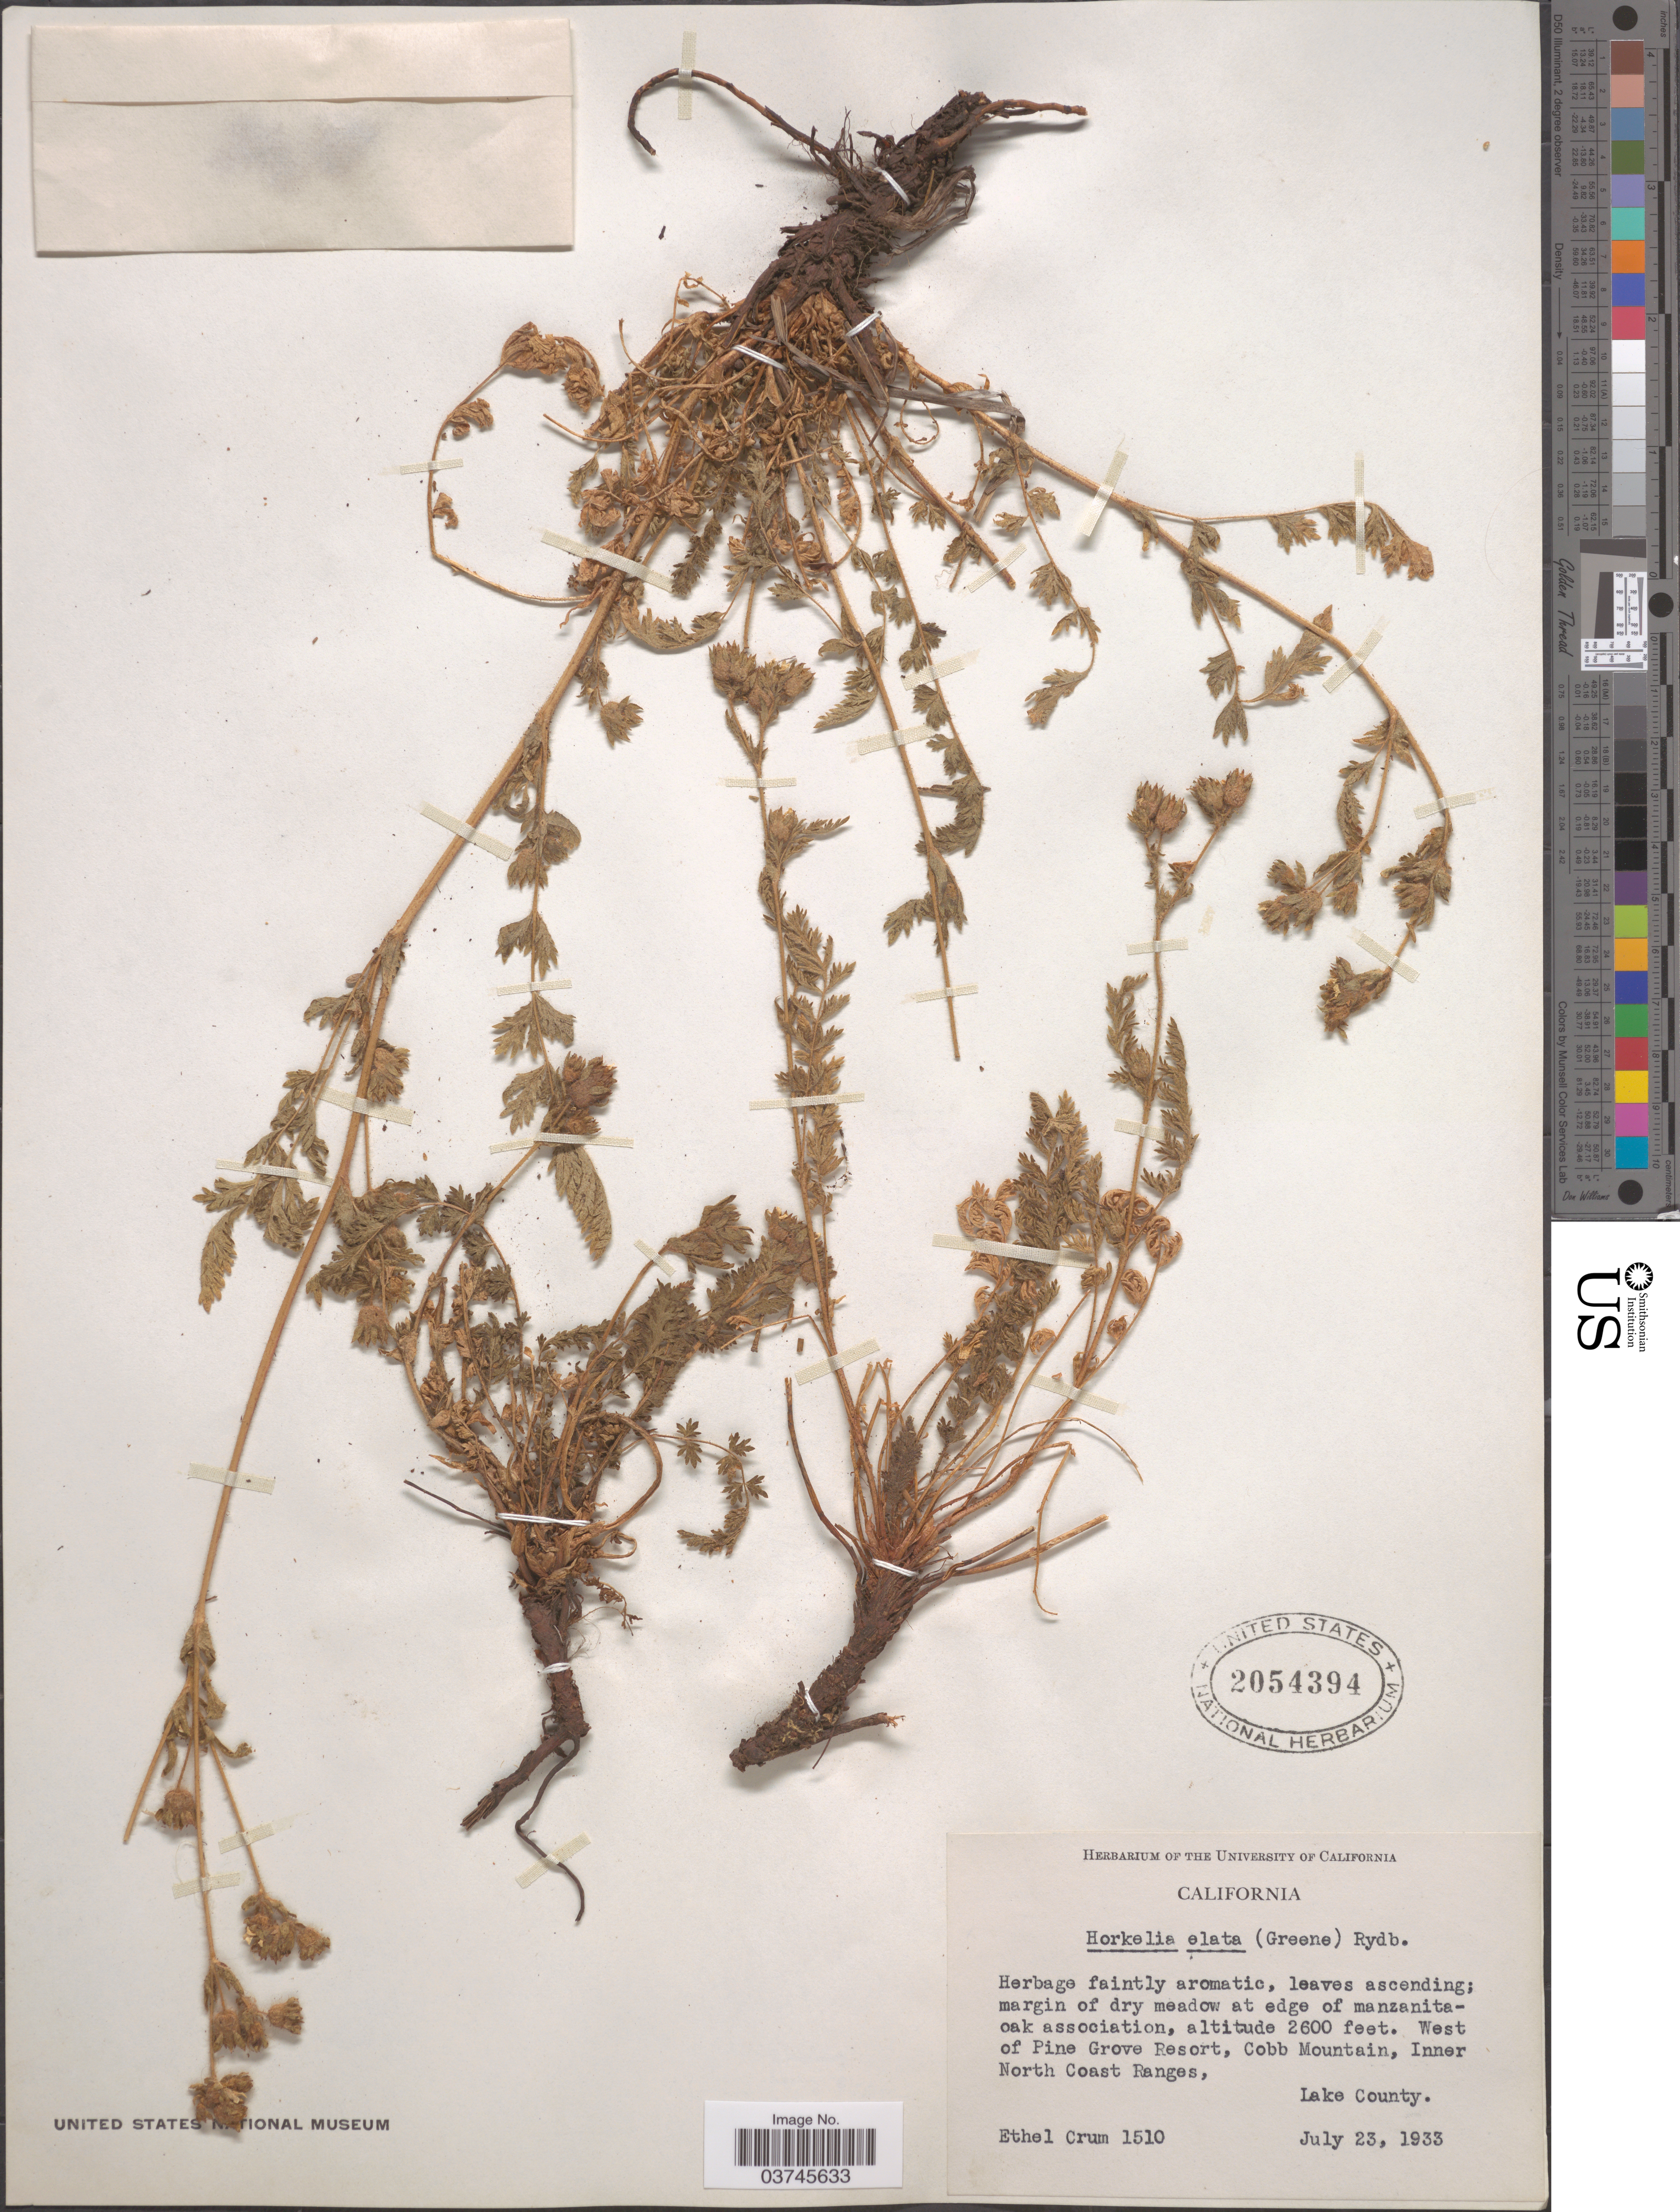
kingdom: Plantae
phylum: Tracheophyta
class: Magnoliopsida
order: Rosales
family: Rosaceae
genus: Potentilla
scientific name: Potentilla californica var. elata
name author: Greene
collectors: E. K. Crum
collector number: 1510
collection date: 1933-07-23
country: United States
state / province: California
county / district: Lake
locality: West of Pine Grove Resort, Cobb Mountain, Inner North Coast Ranges, Lake County.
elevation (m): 792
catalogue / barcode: US 2054394